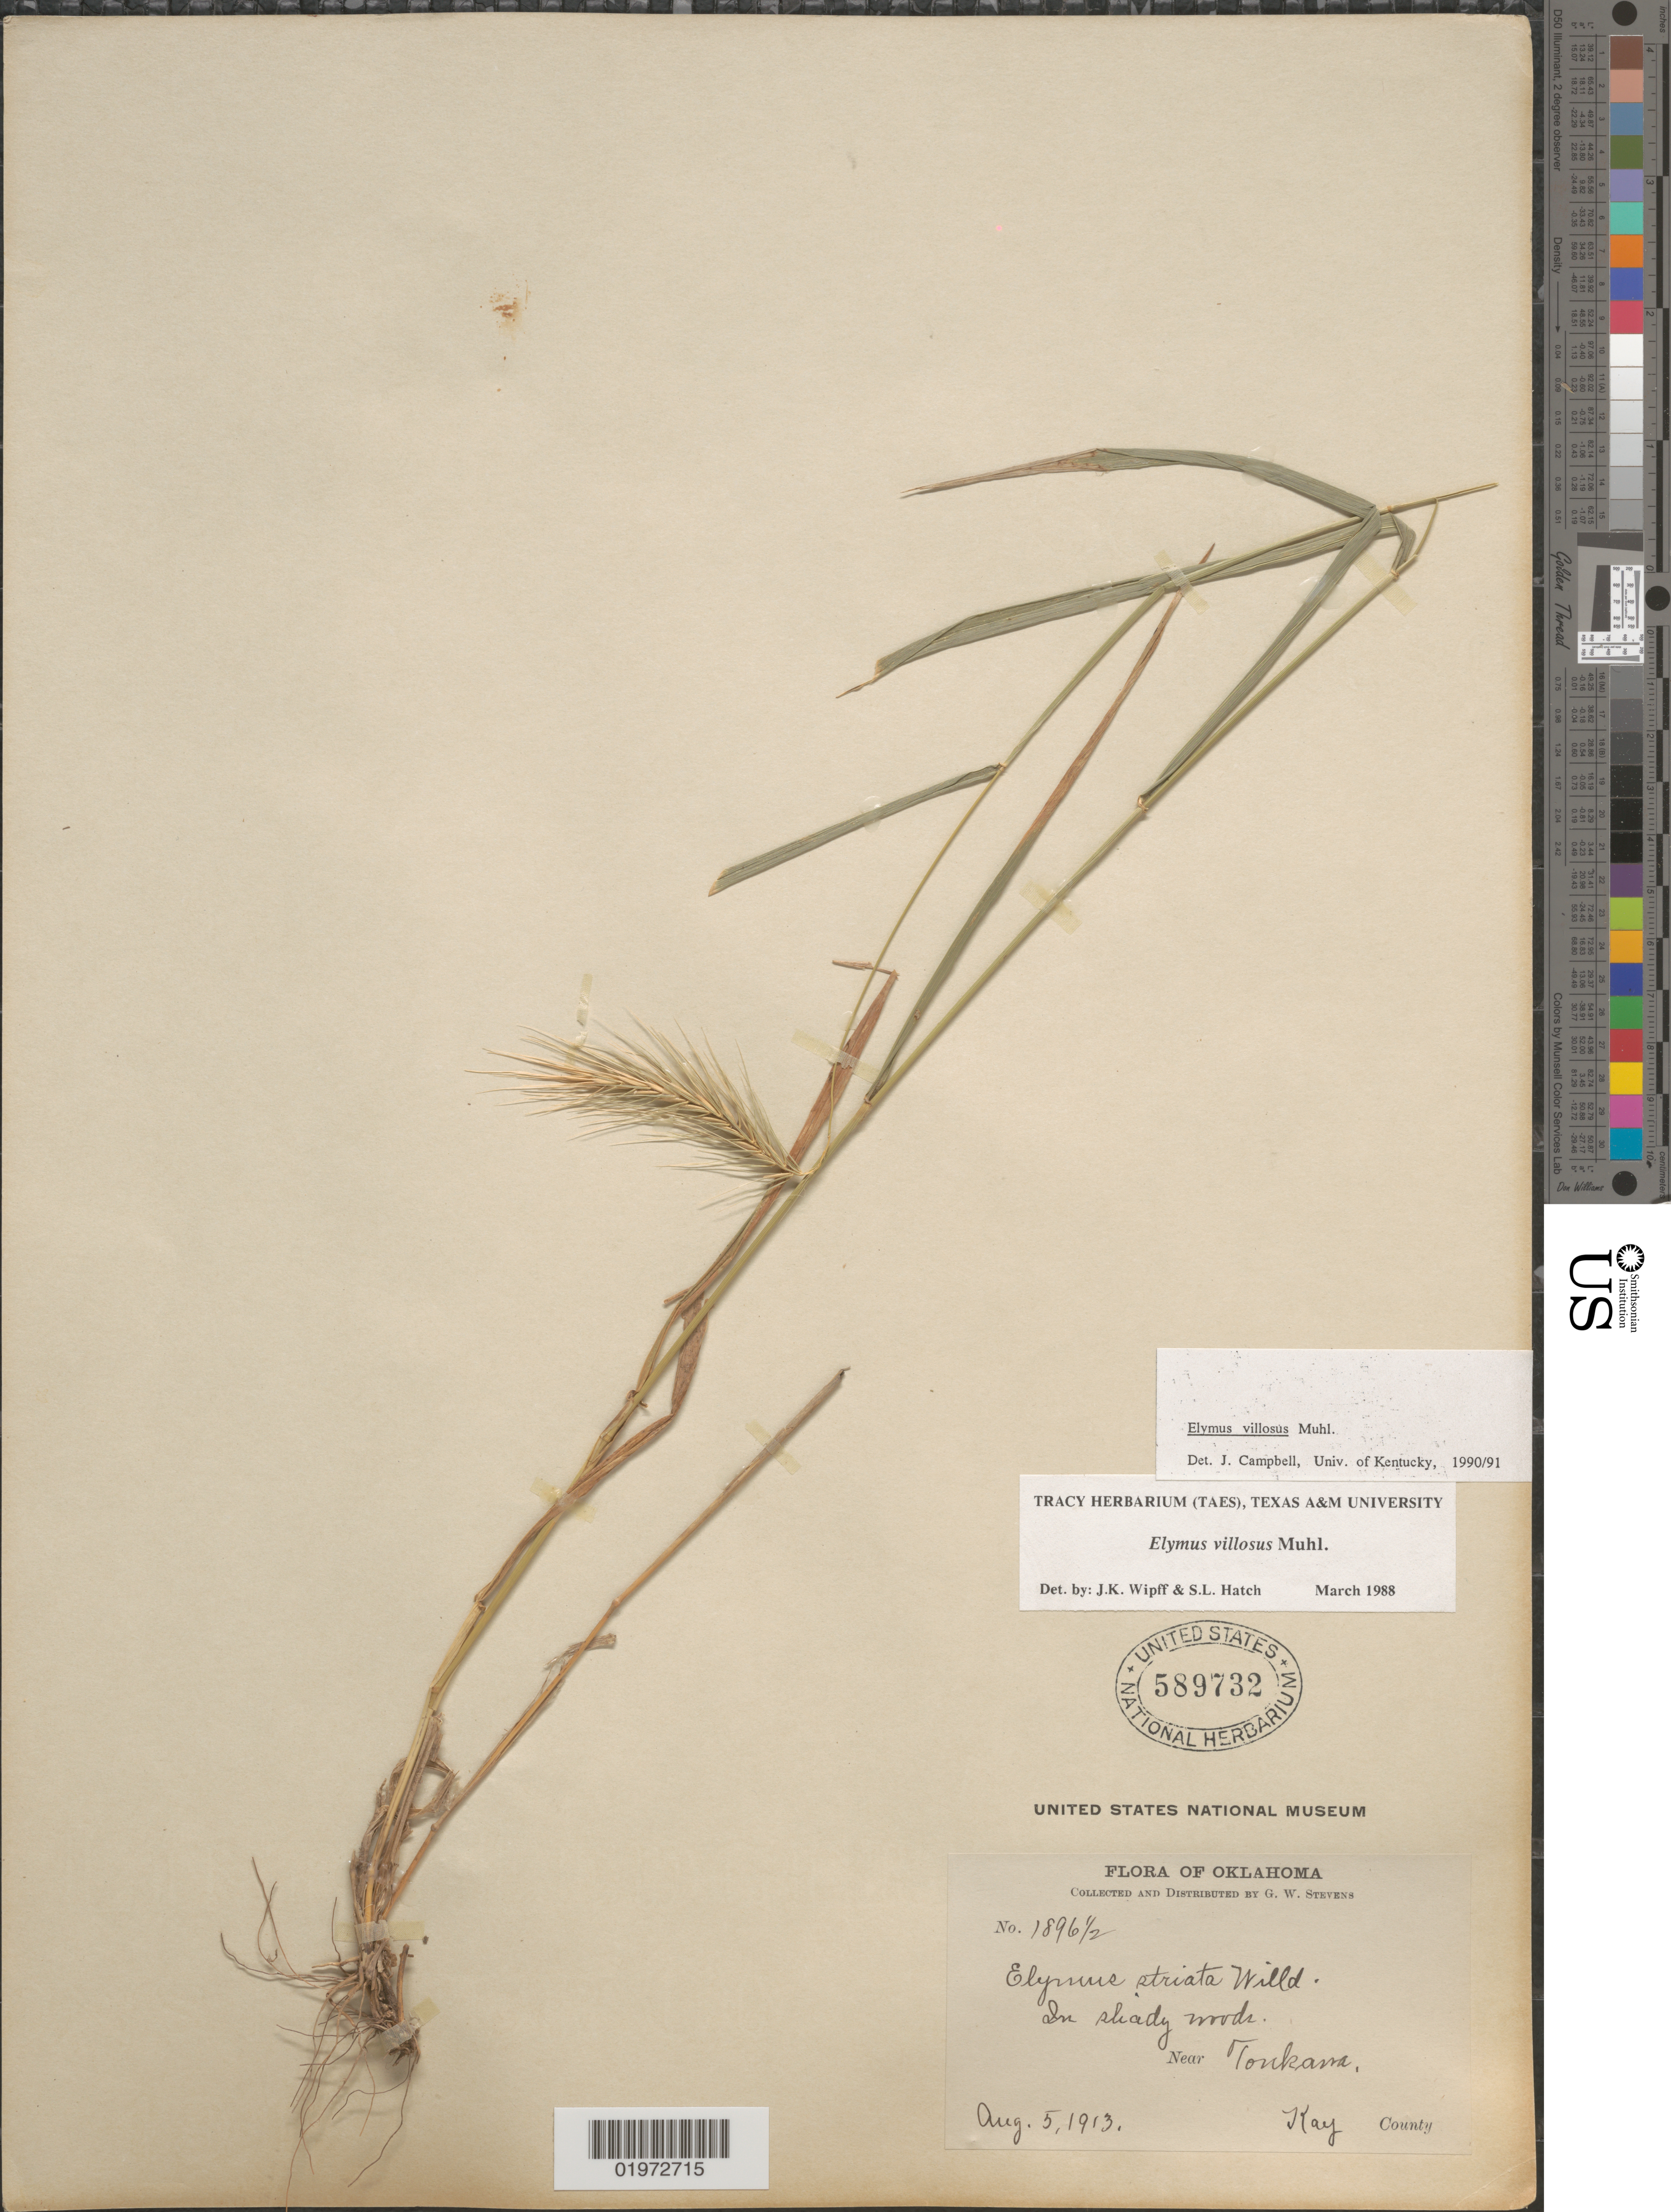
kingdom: Plantae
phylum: Tracheophyta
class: Liliopsida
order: Poales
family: Poaceae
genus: Elymus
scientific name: Elymus villosus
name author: Muhl. ex Willd.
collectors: G. W. Stevens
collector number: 1896½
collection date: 1913-08-05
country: United States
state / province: Oklahoma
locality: In shady woods. Near Tonkawa. Kay County.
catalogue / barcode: US 589732